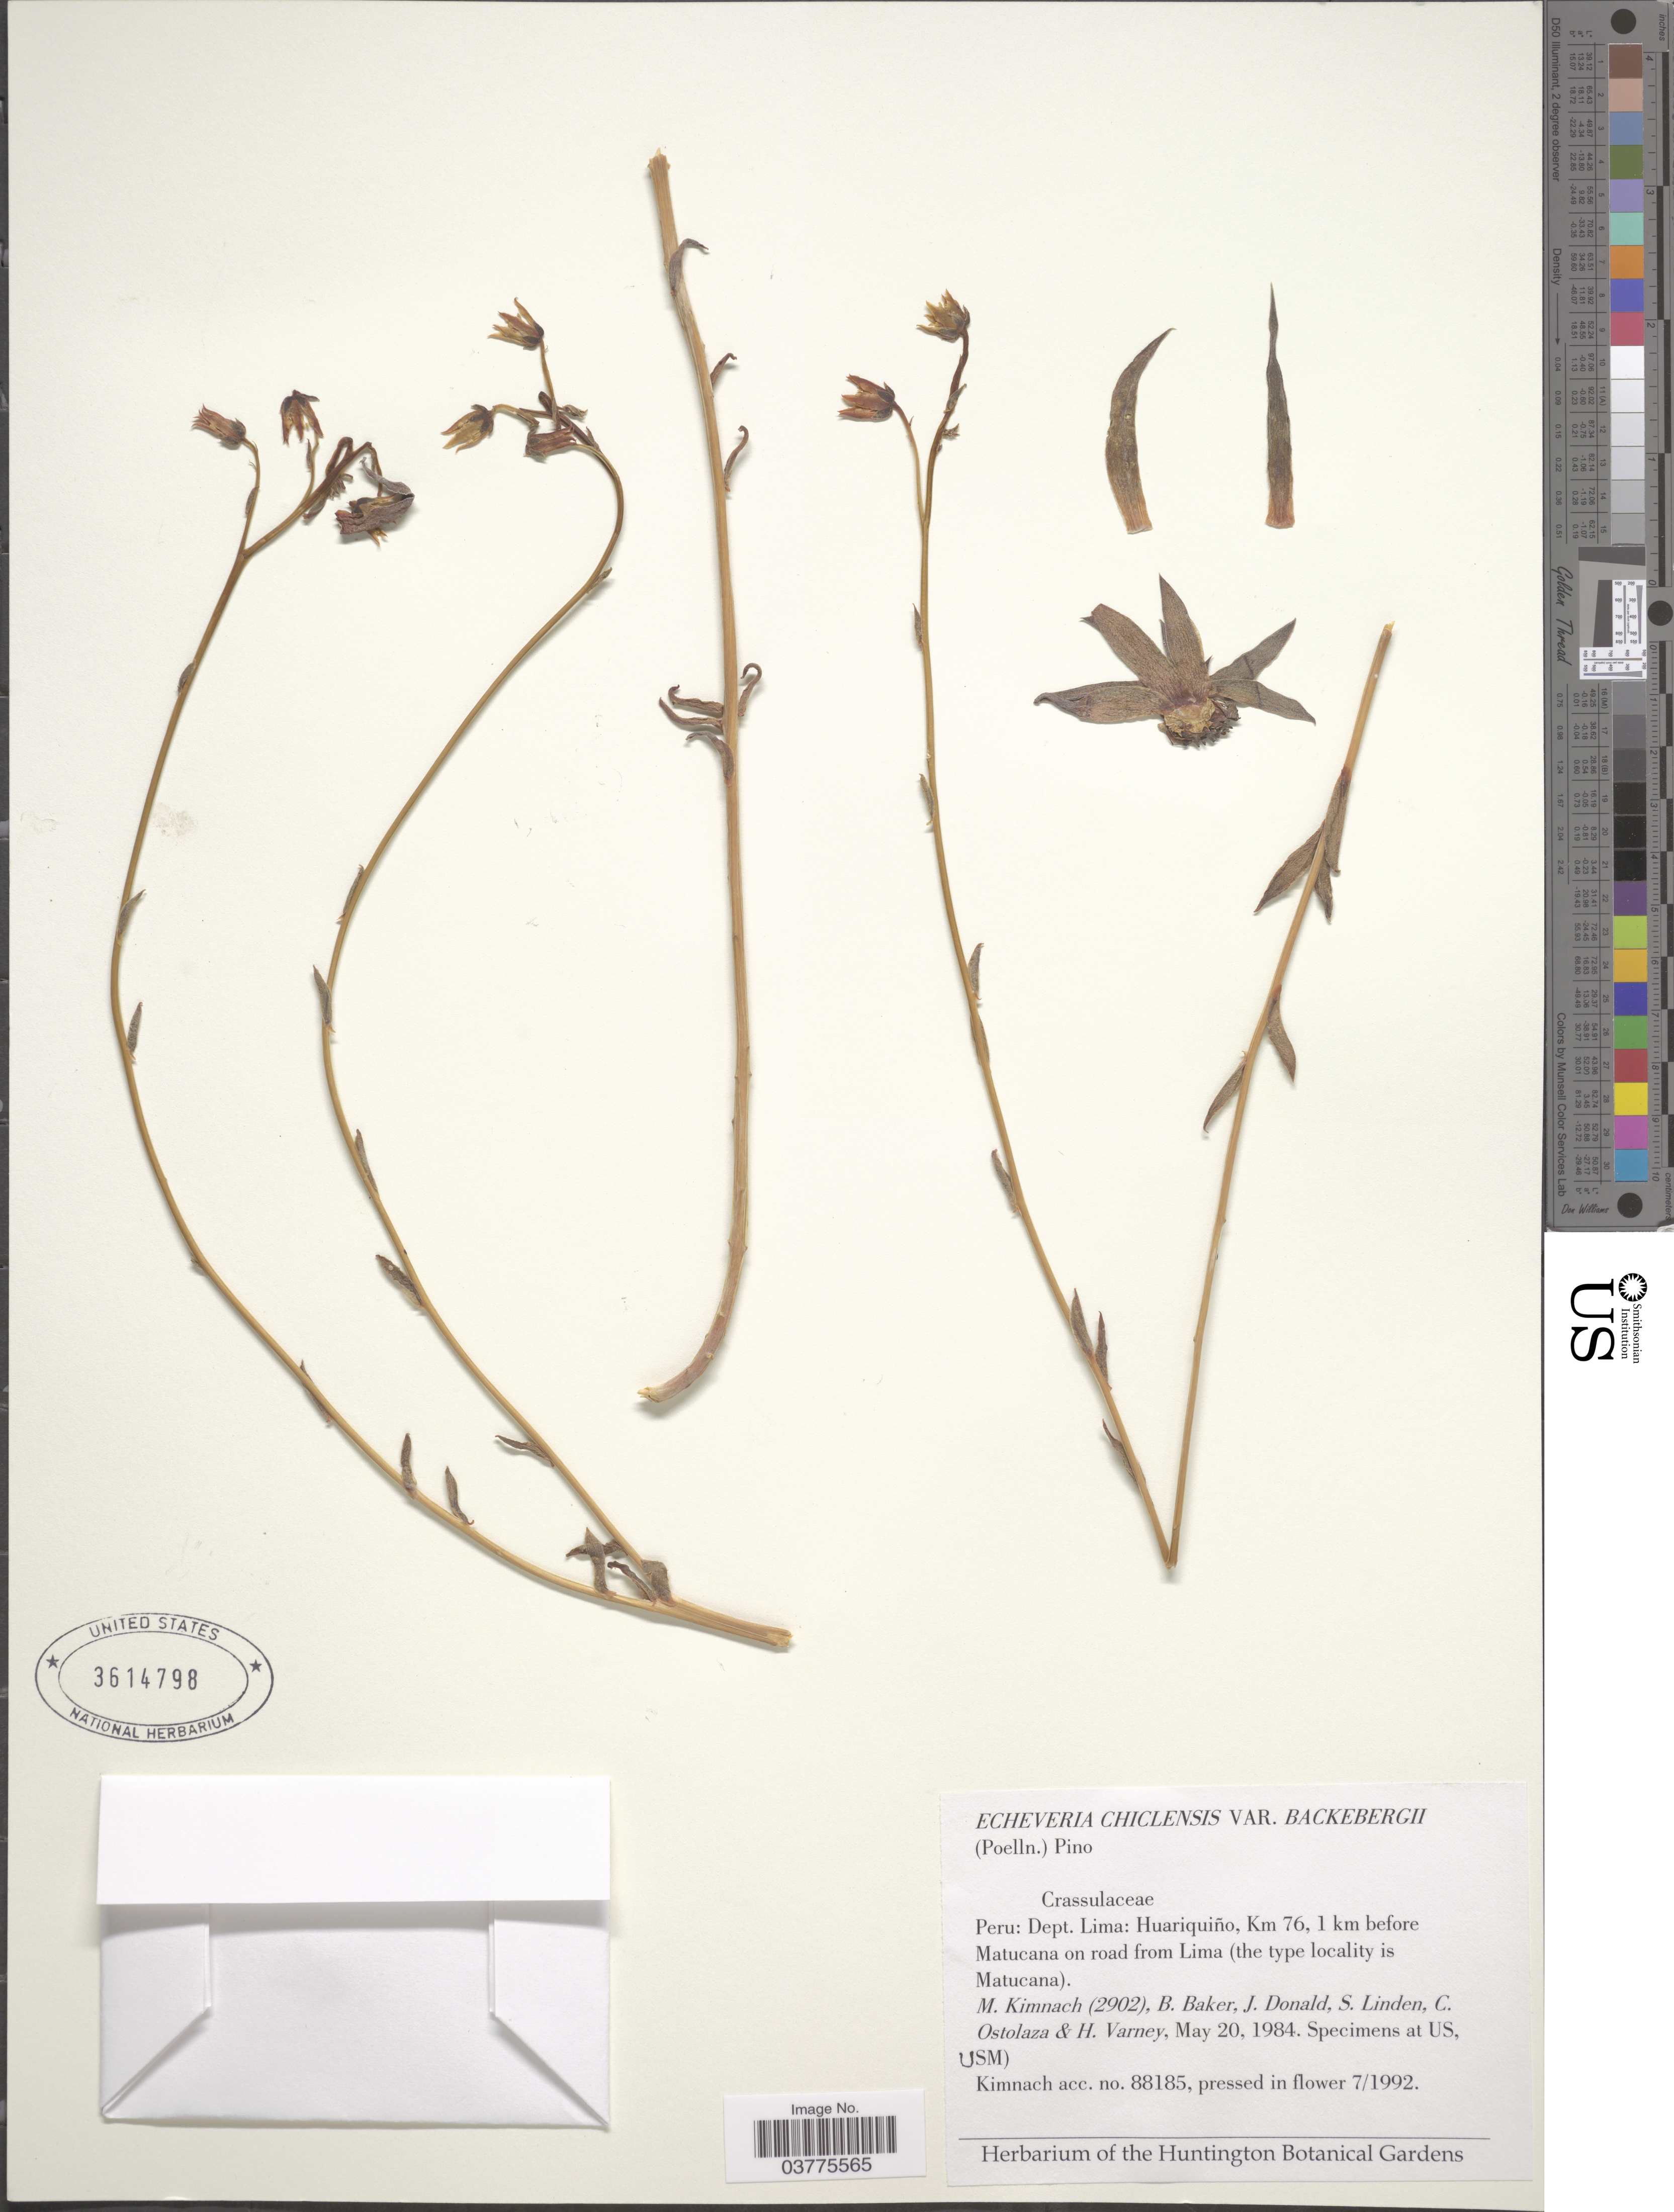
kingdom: Plantae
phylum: Tracheophyta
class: Magnoliopsida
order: Saxifragales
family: Crassulaceae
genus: Echeveria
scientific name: Echeveria chiclensis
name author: (Ball) A. Berger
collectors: M. W. Kimnach, B. Baker, J. D. Donald & S. Linden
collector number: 2902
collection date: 1984-05-20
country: Peru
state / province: Lima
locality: Dept. Lima: Huariquiño, Km 76,1 km before Matucana on road from Lima (the type locality is Matucana).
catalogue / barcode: US 3614798